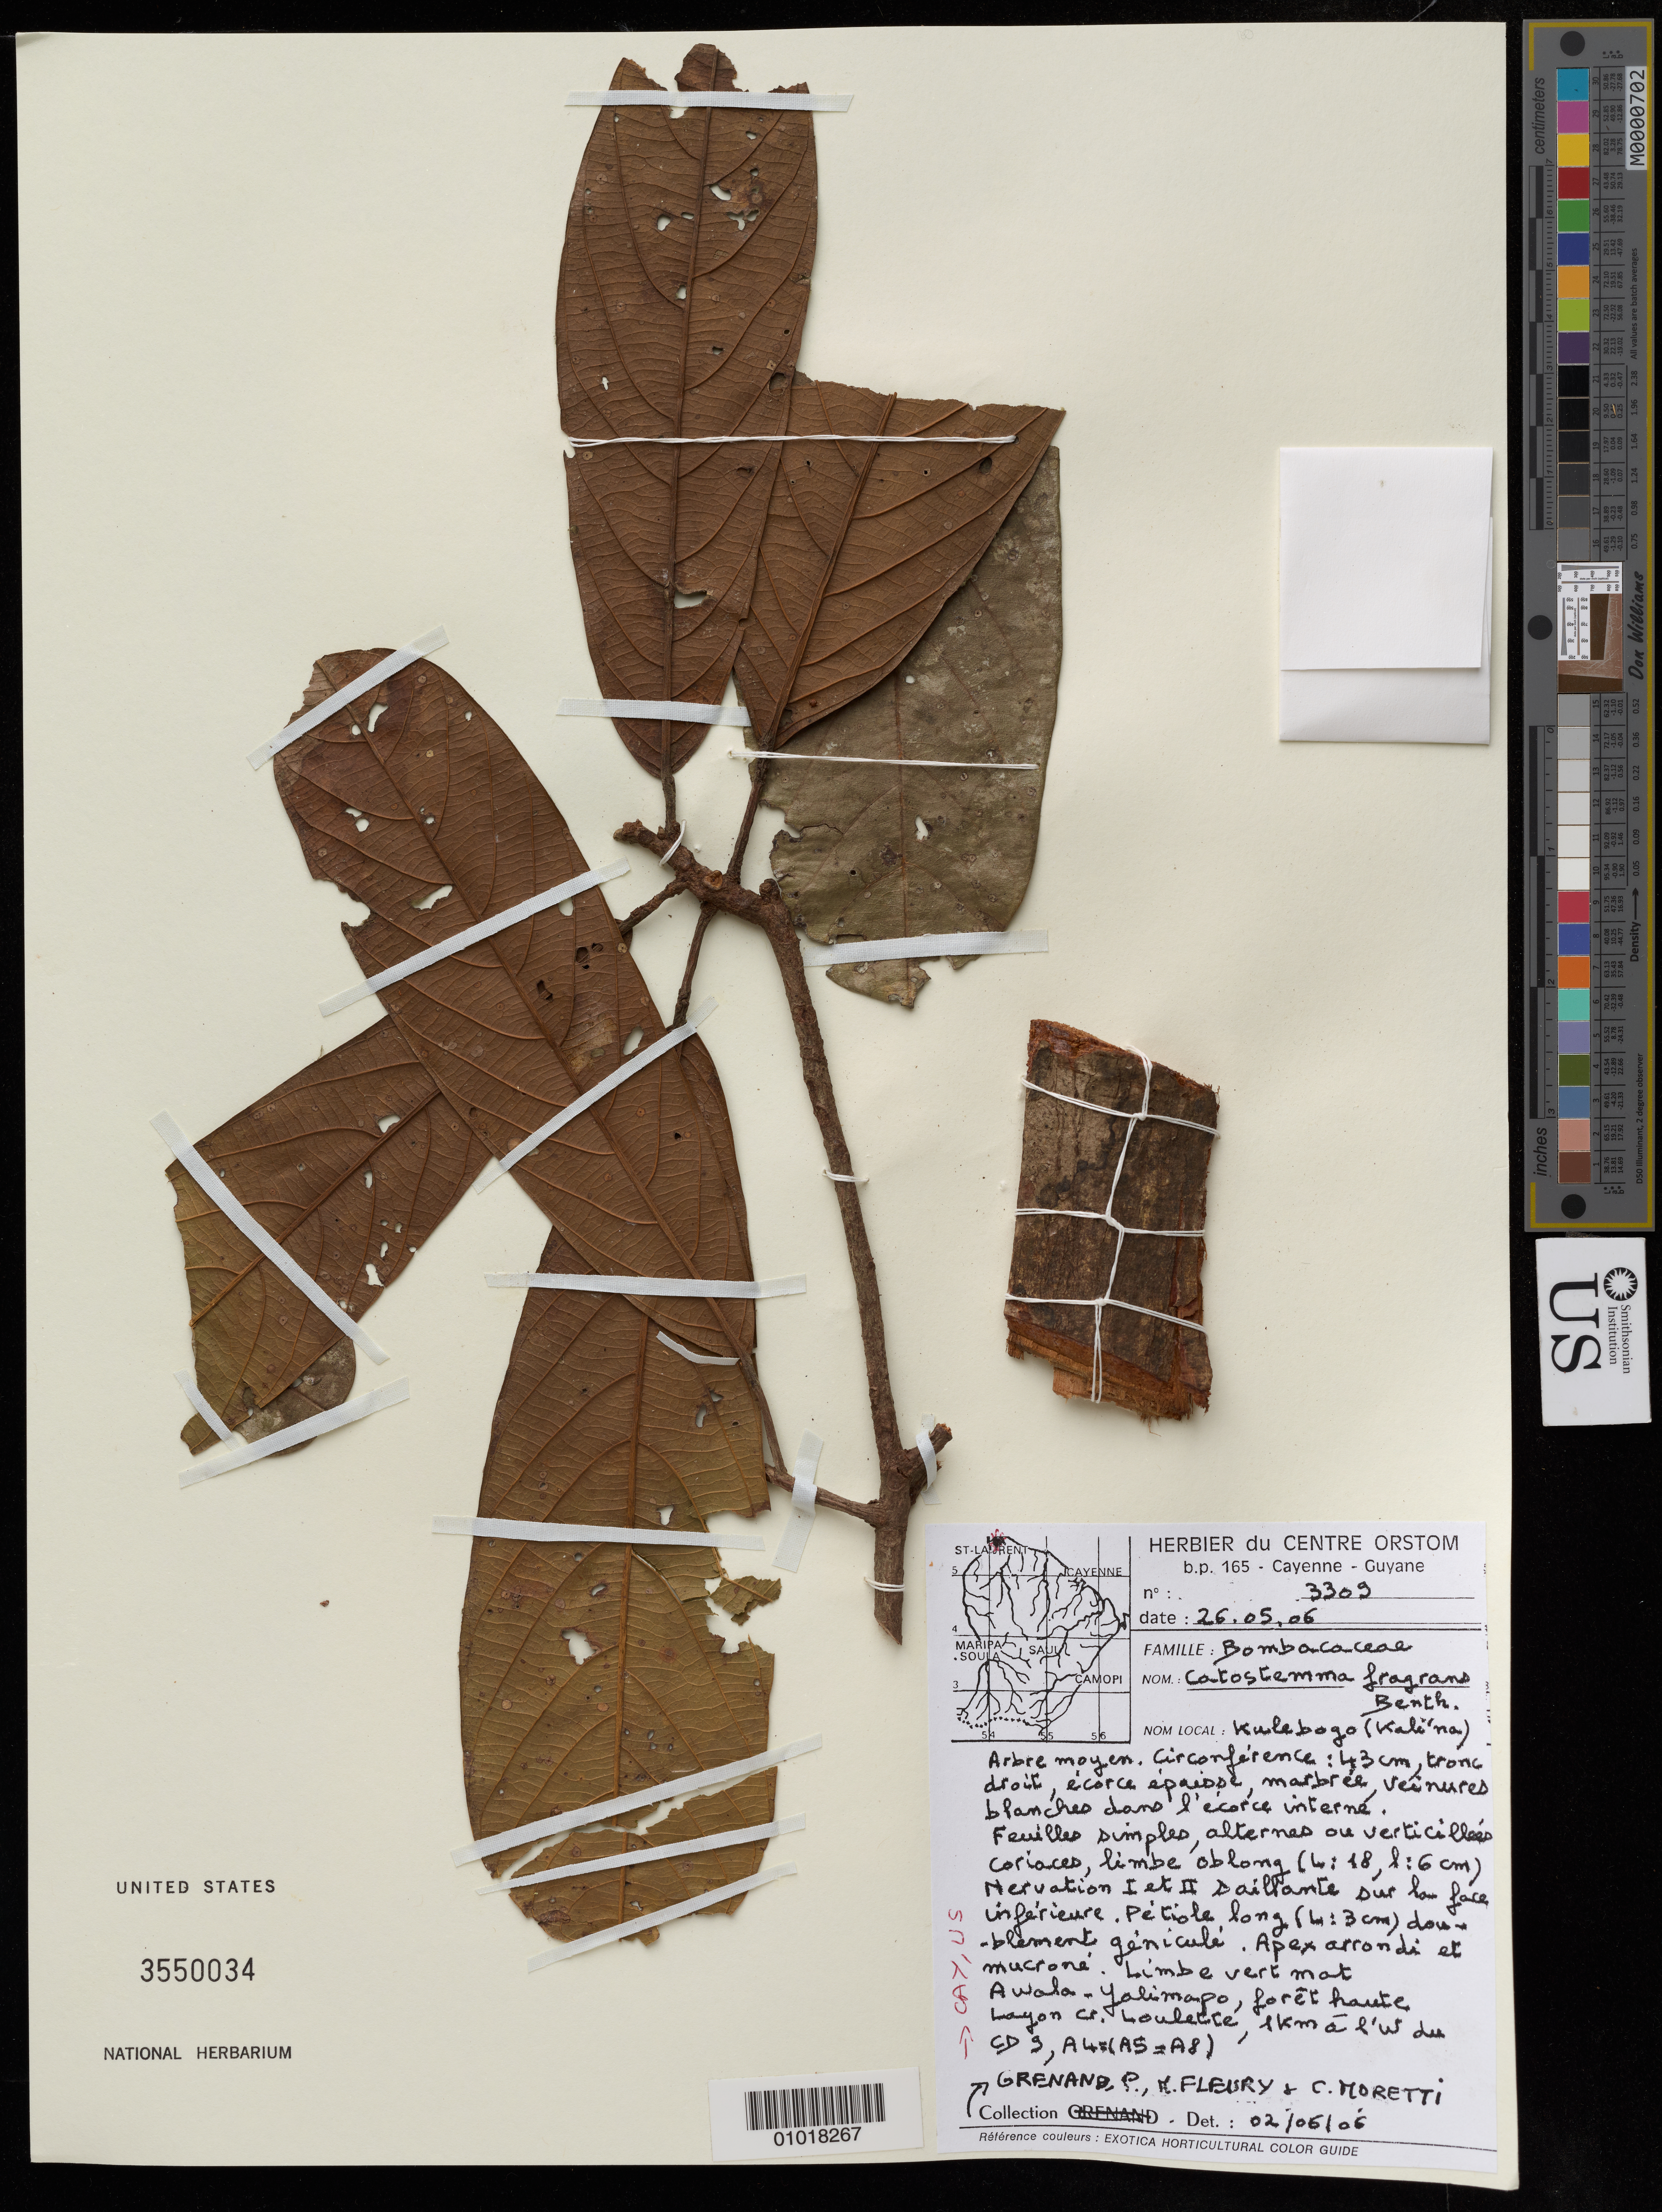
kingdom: Plantae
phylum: Tracheophyta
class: Magnoliopsida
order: Malvales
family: Malvaceae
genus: Catostemma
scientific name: Catostemma fragrans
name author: Benth.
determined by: Fleury, M.; Prévost, M.-F.; Grenand, P.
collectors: P. Grenand, M. Fleury & C. Moretti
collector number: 3309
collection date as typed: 26-May-06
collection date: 2006-05-26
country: French Guiana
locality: Awala - Yalimapo, Layon Cr. Loulette; 1km a W du CD 9; A4 (=A5 = A8)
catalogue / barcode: US 3550034